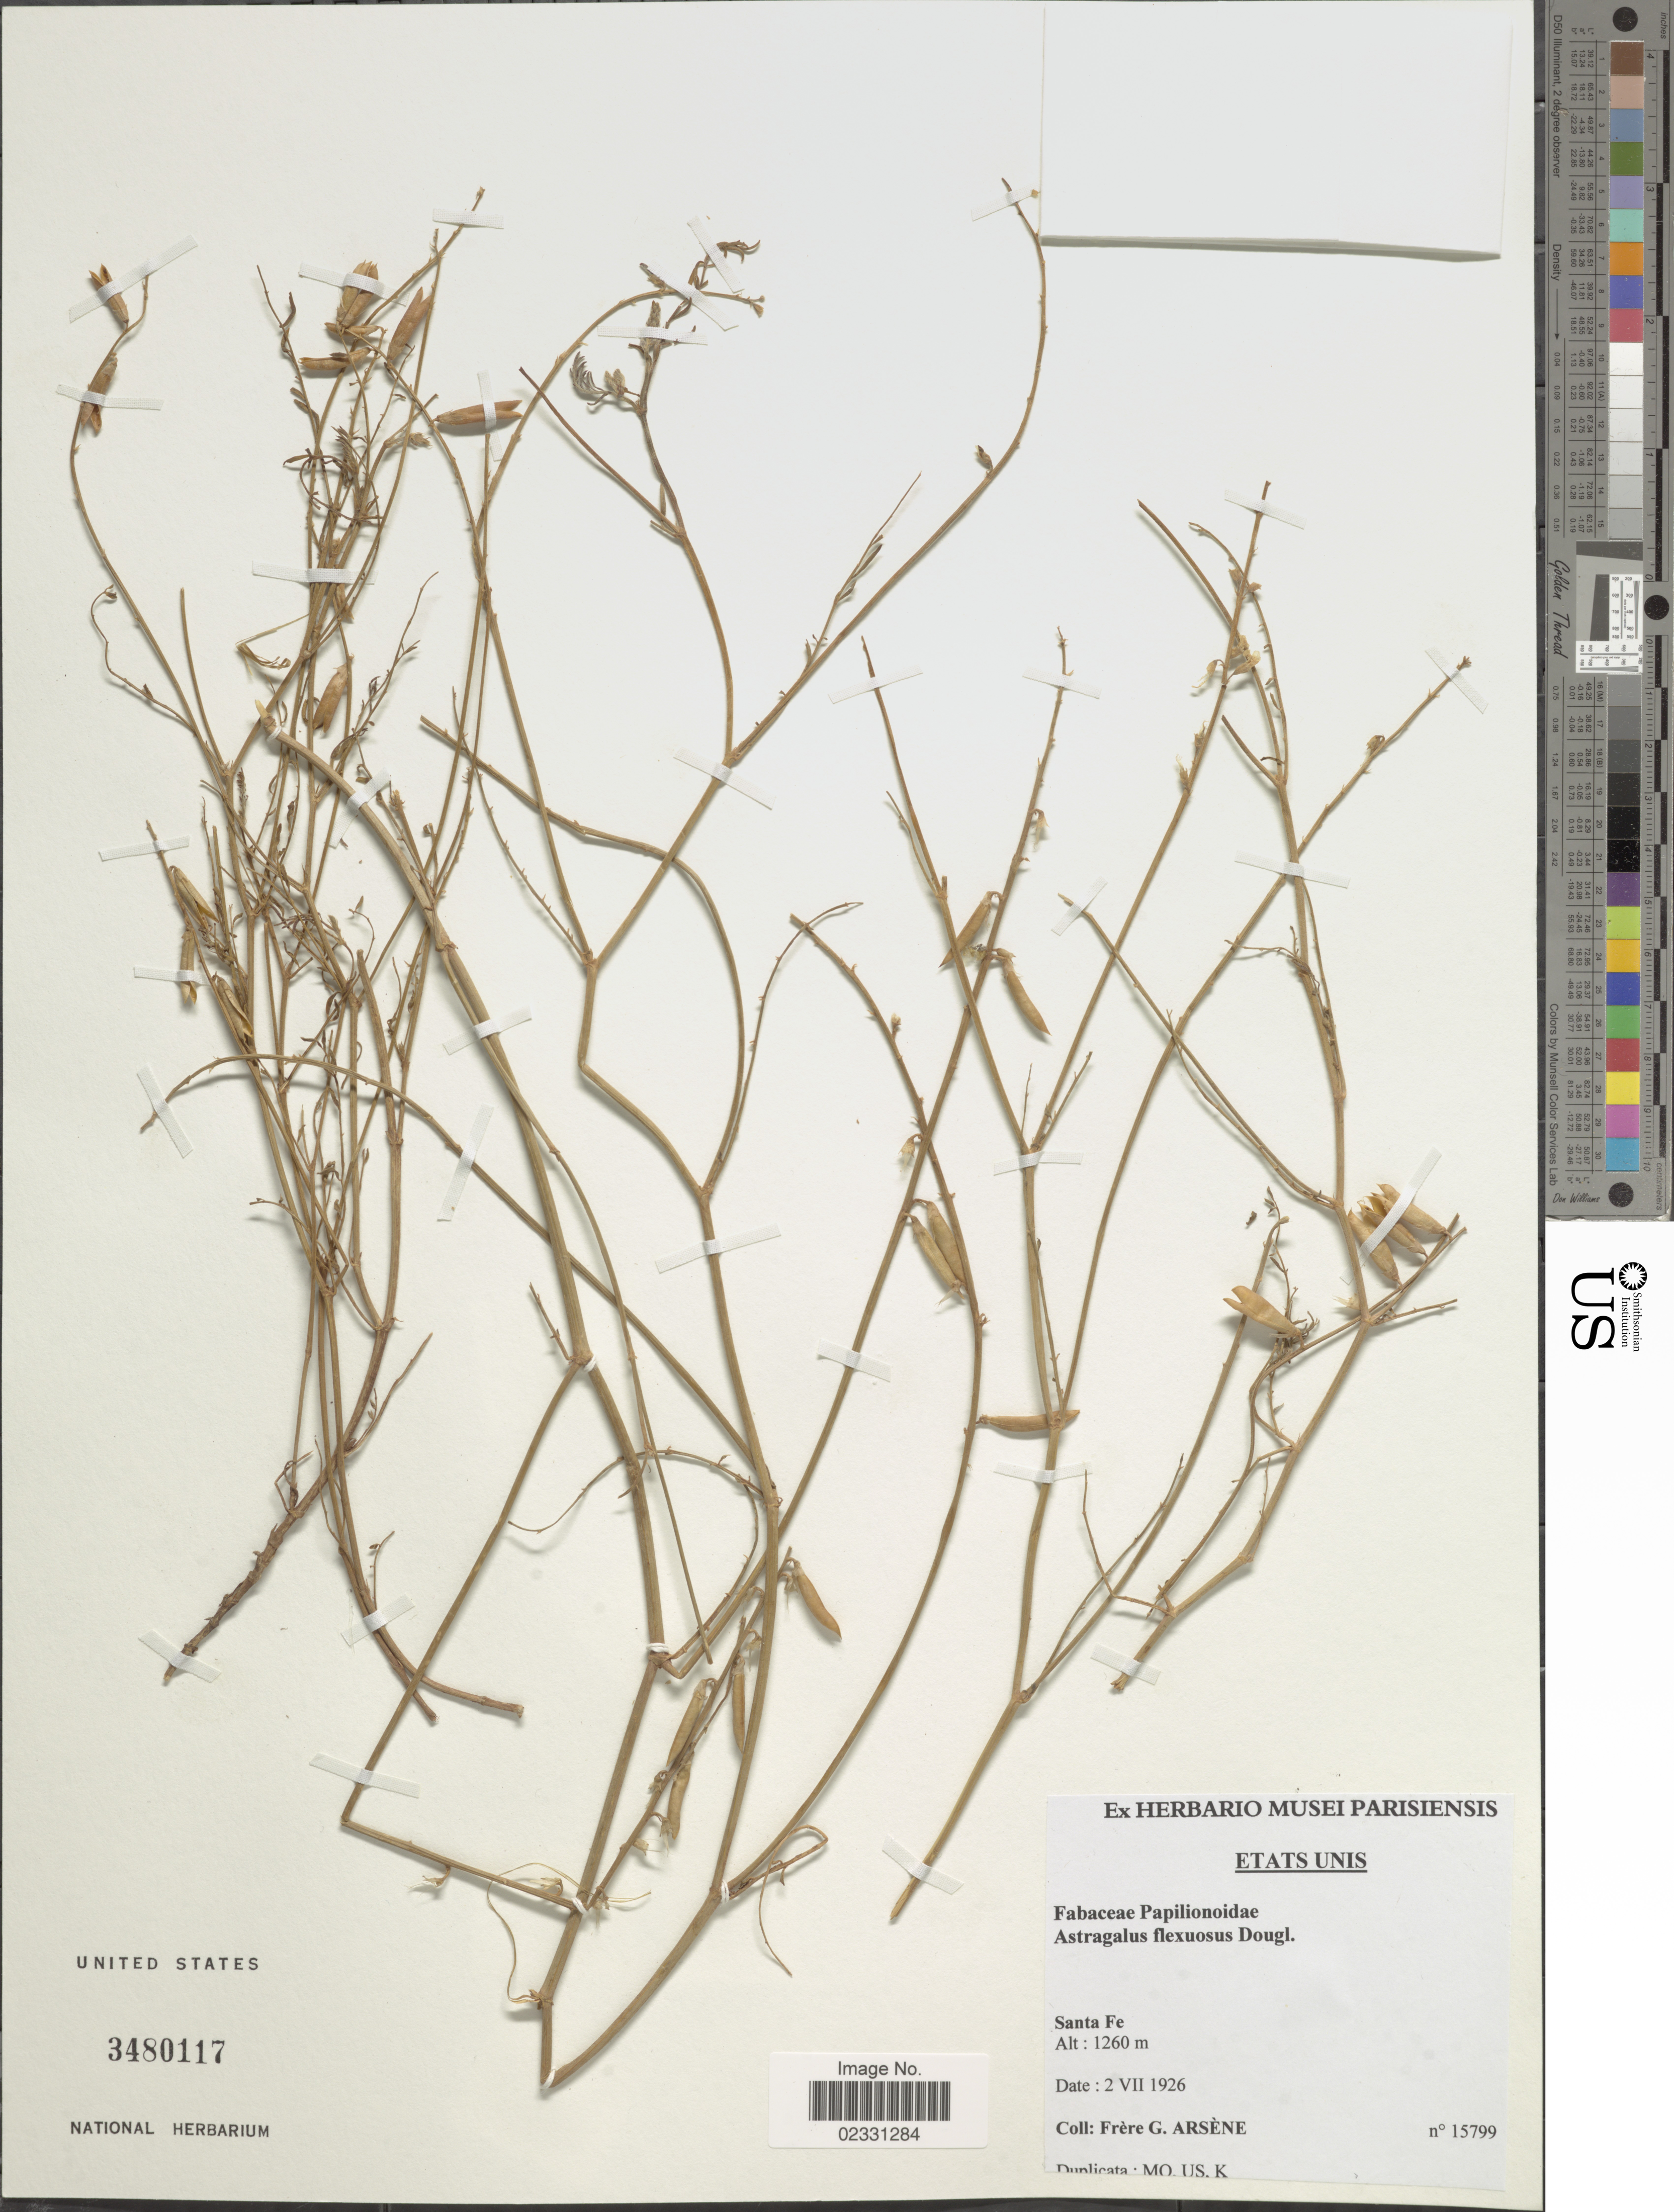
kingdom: Plantae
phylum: Tracheophyta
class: Magnoliopsida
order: Fabales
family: Fabaceae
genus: Astragalus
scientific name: Astragalus flexuosus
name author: (Hook.) Douglas ex G. Don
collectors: Bro. G. Arsène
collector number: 15799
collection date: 1926-07-02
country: United States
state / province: New Mexico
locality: Sante Fe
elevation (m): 1260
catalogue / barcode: US 3480117